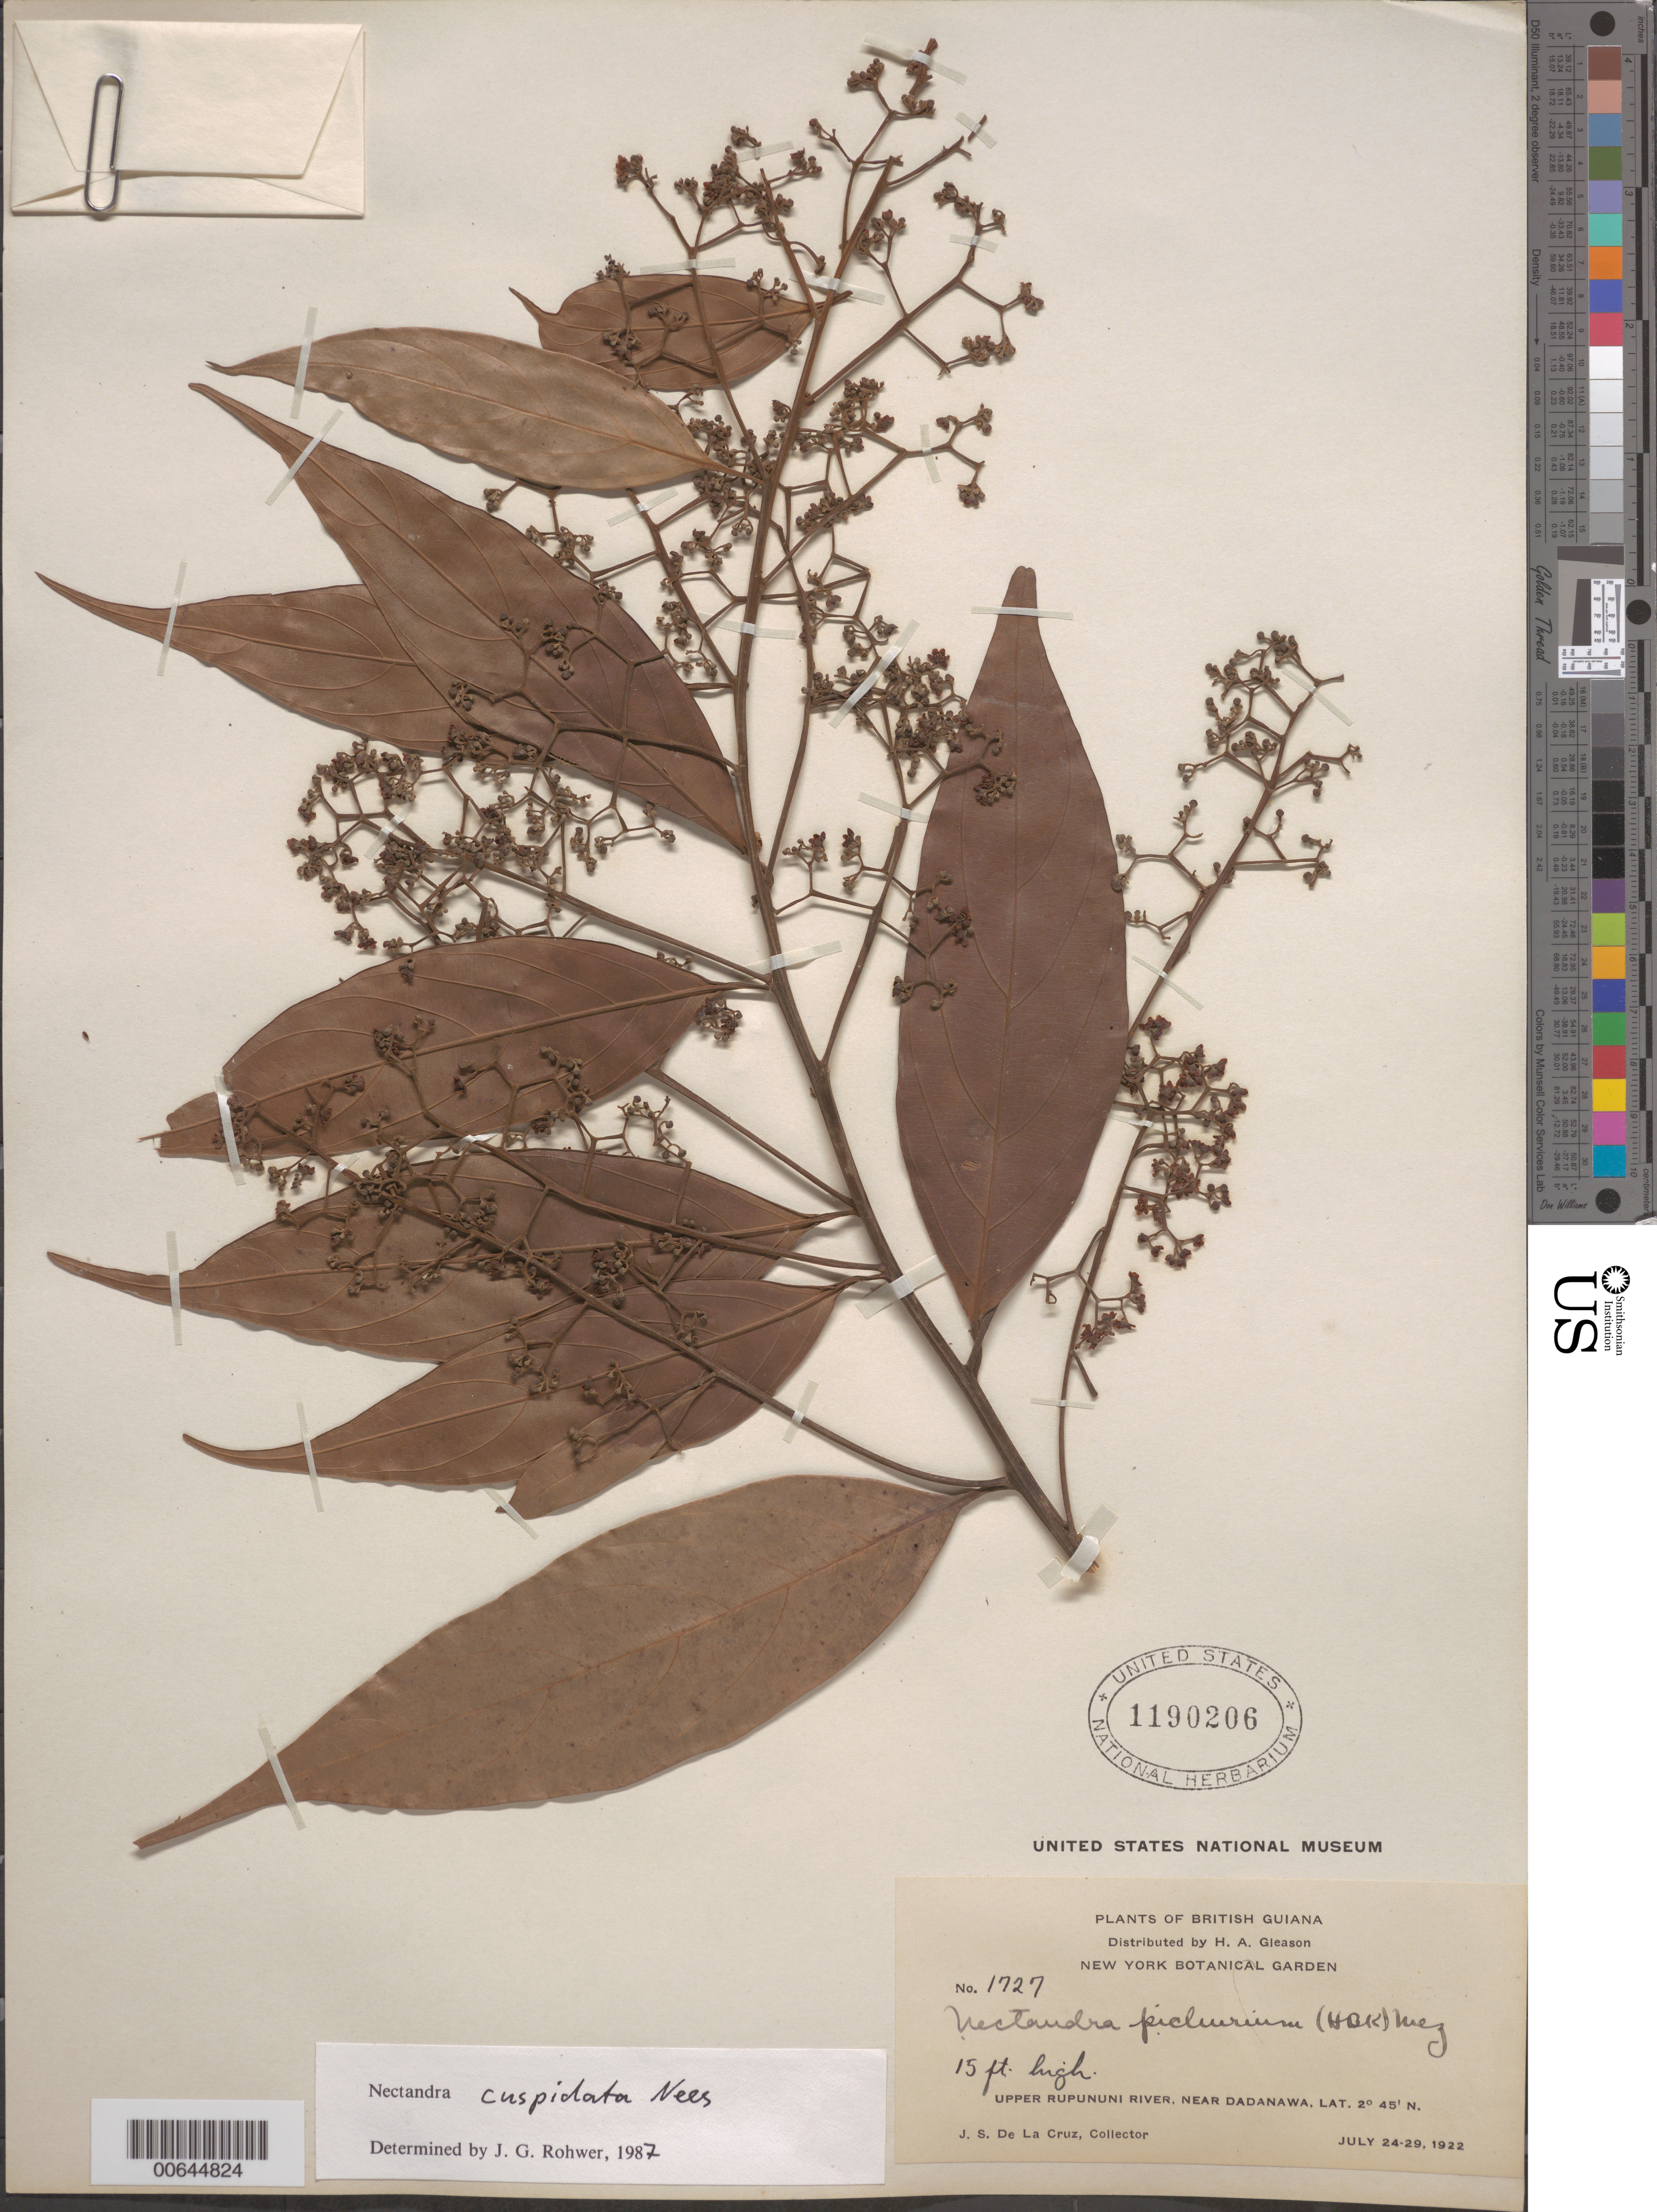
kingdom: Plantae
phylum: Tracheophyta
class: Magnoliopsida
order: Laurales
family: Lauraceae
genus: Nectandra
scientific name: Nectandra cuspidata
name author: Nees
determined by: Rohwer, J. G.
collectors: J. S. de la Cruz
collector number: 1727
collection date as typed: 24-Jul-22 to 29-Jul-22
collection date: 1922-07-24/1922-07-29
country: Guyana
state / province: U. Takutu-U. Essequibo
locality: Dadanawa, near, upper Rupununi R.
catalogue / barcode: US 1190206